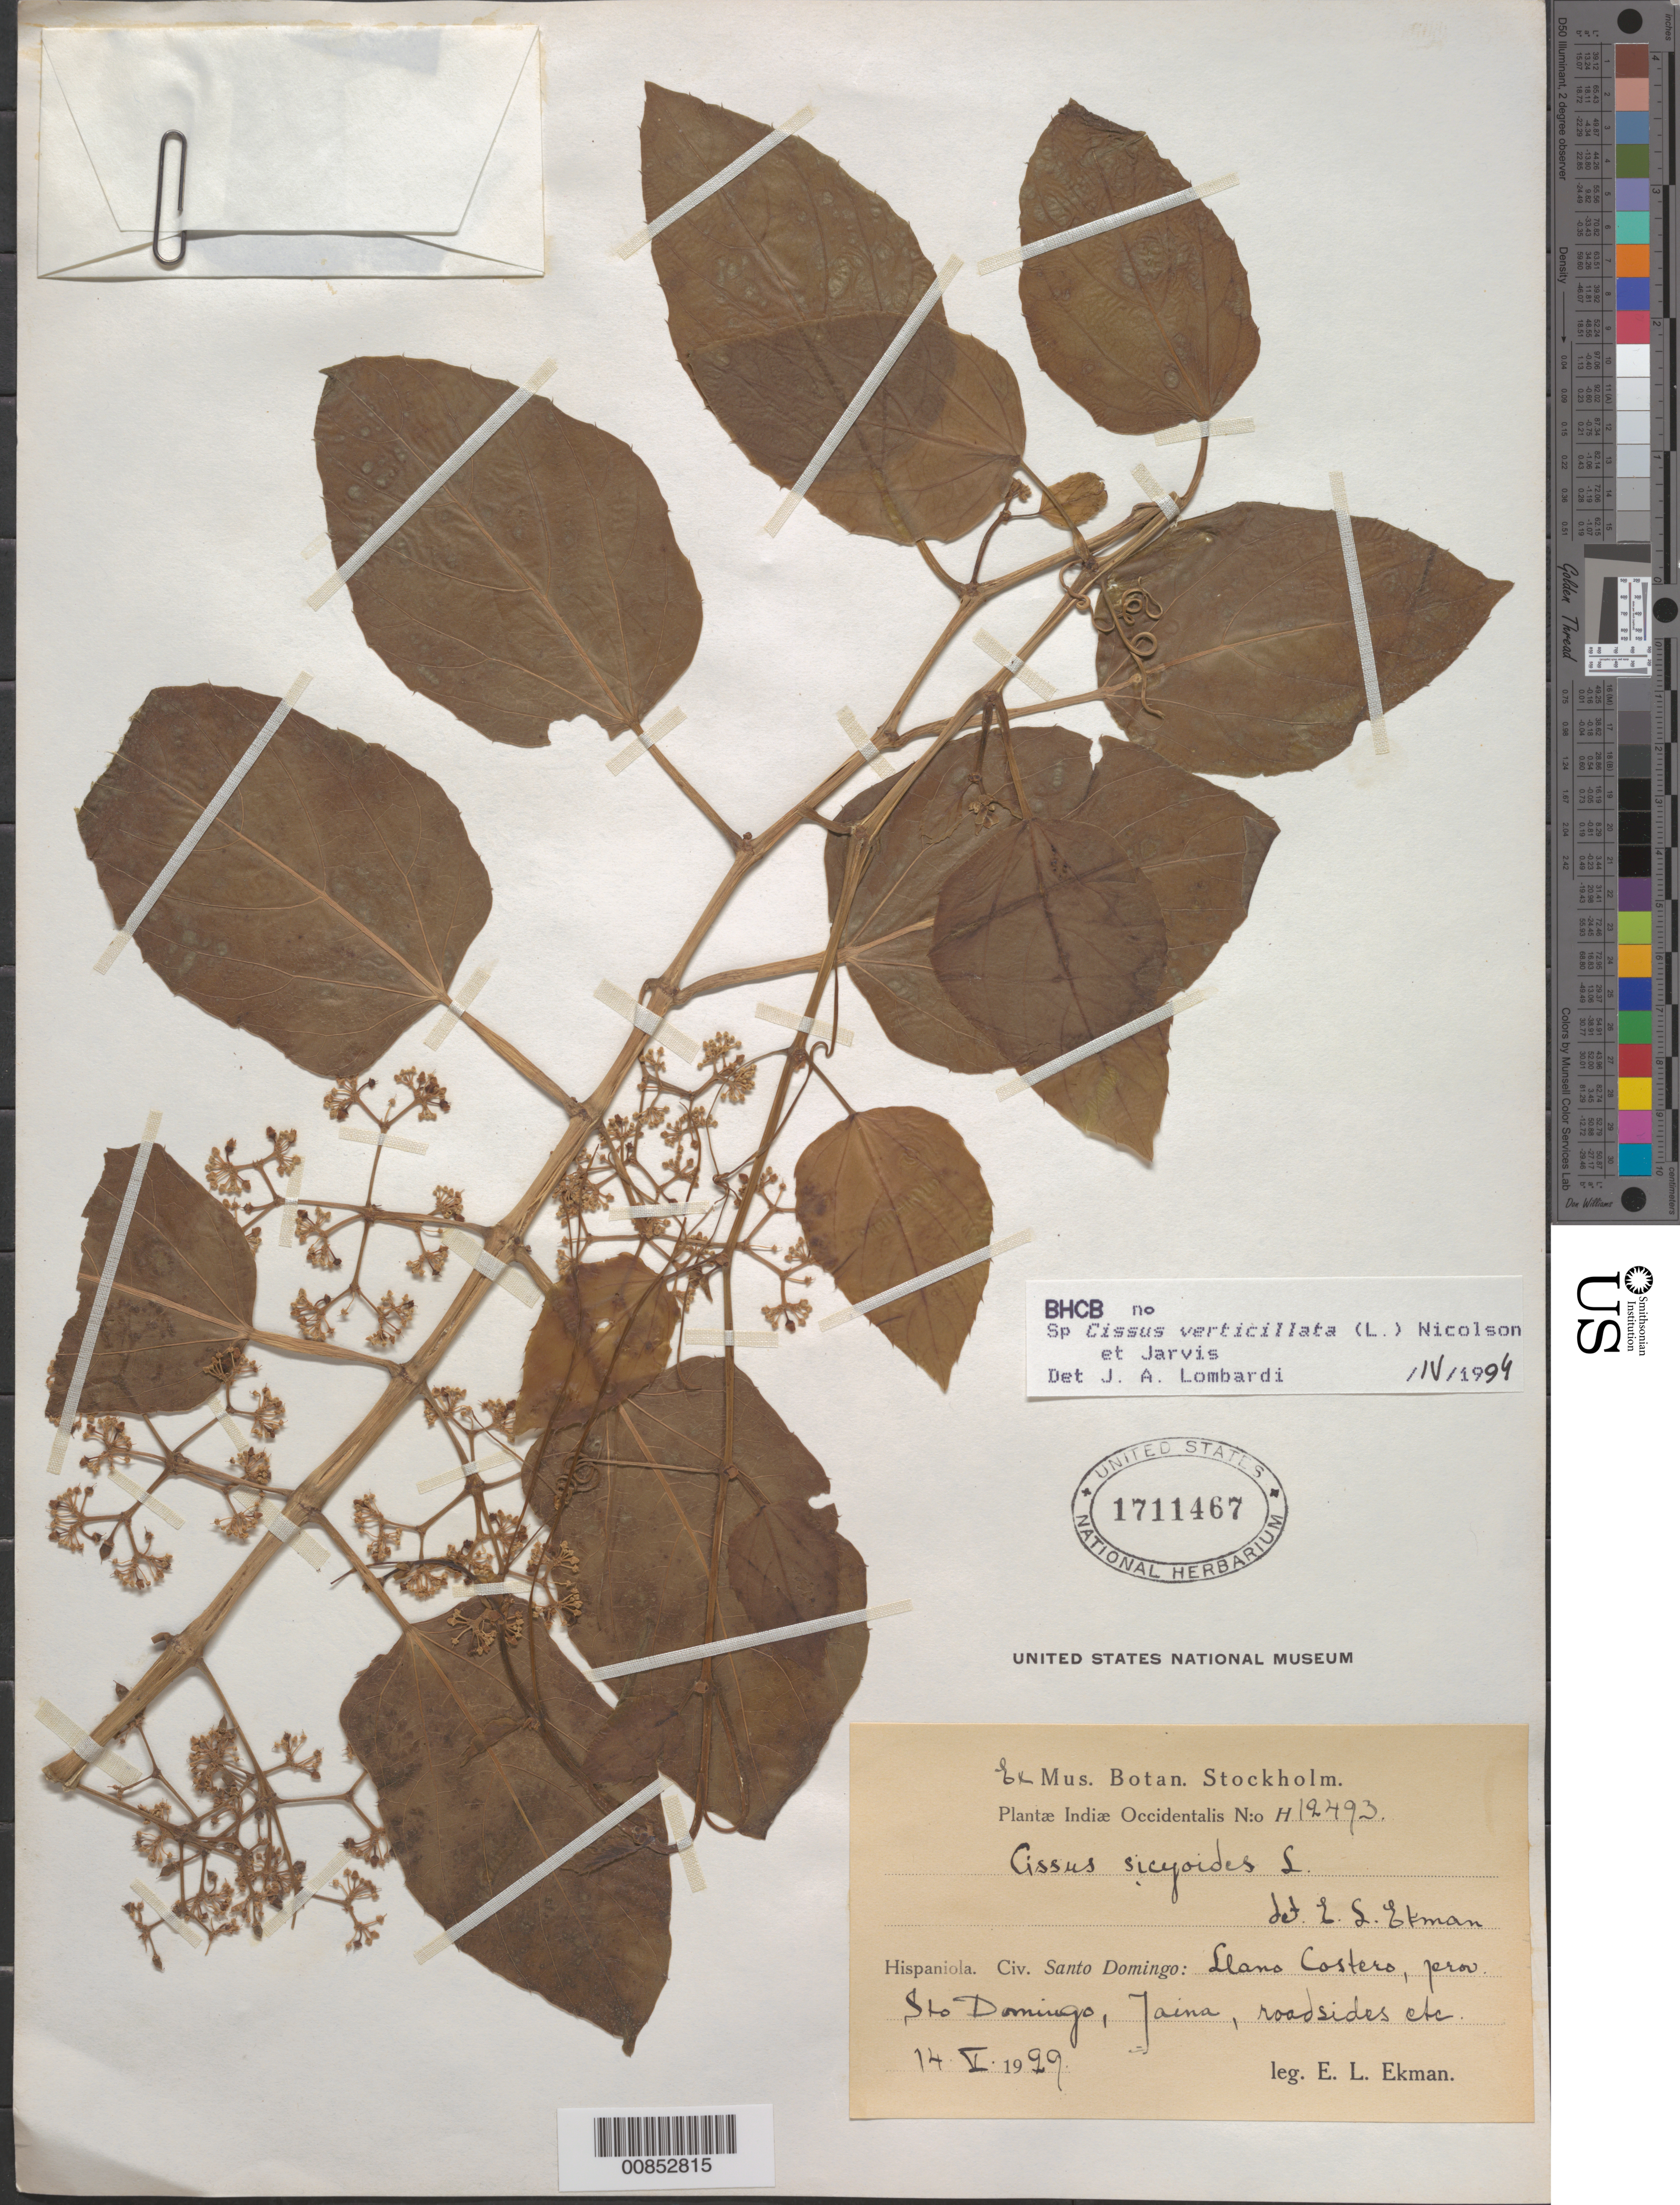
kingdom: Plantae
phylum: Tracheophyta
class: Magnoliopsida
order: Vitales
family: Vitaceae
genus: Cissus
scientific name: Cissus verticillata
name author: (L.) Nicolson & C.E. Jarvis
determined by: Lombardi, Julio A.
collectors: E. L. Ekman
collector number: H 12493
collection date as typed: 14 May 1929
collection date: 1929-05-14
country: Dominican Republic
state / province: Distrito Nacional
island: Hispaniola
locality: Llano Costero, Haina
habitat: Roadsides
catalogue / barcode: US 1711467